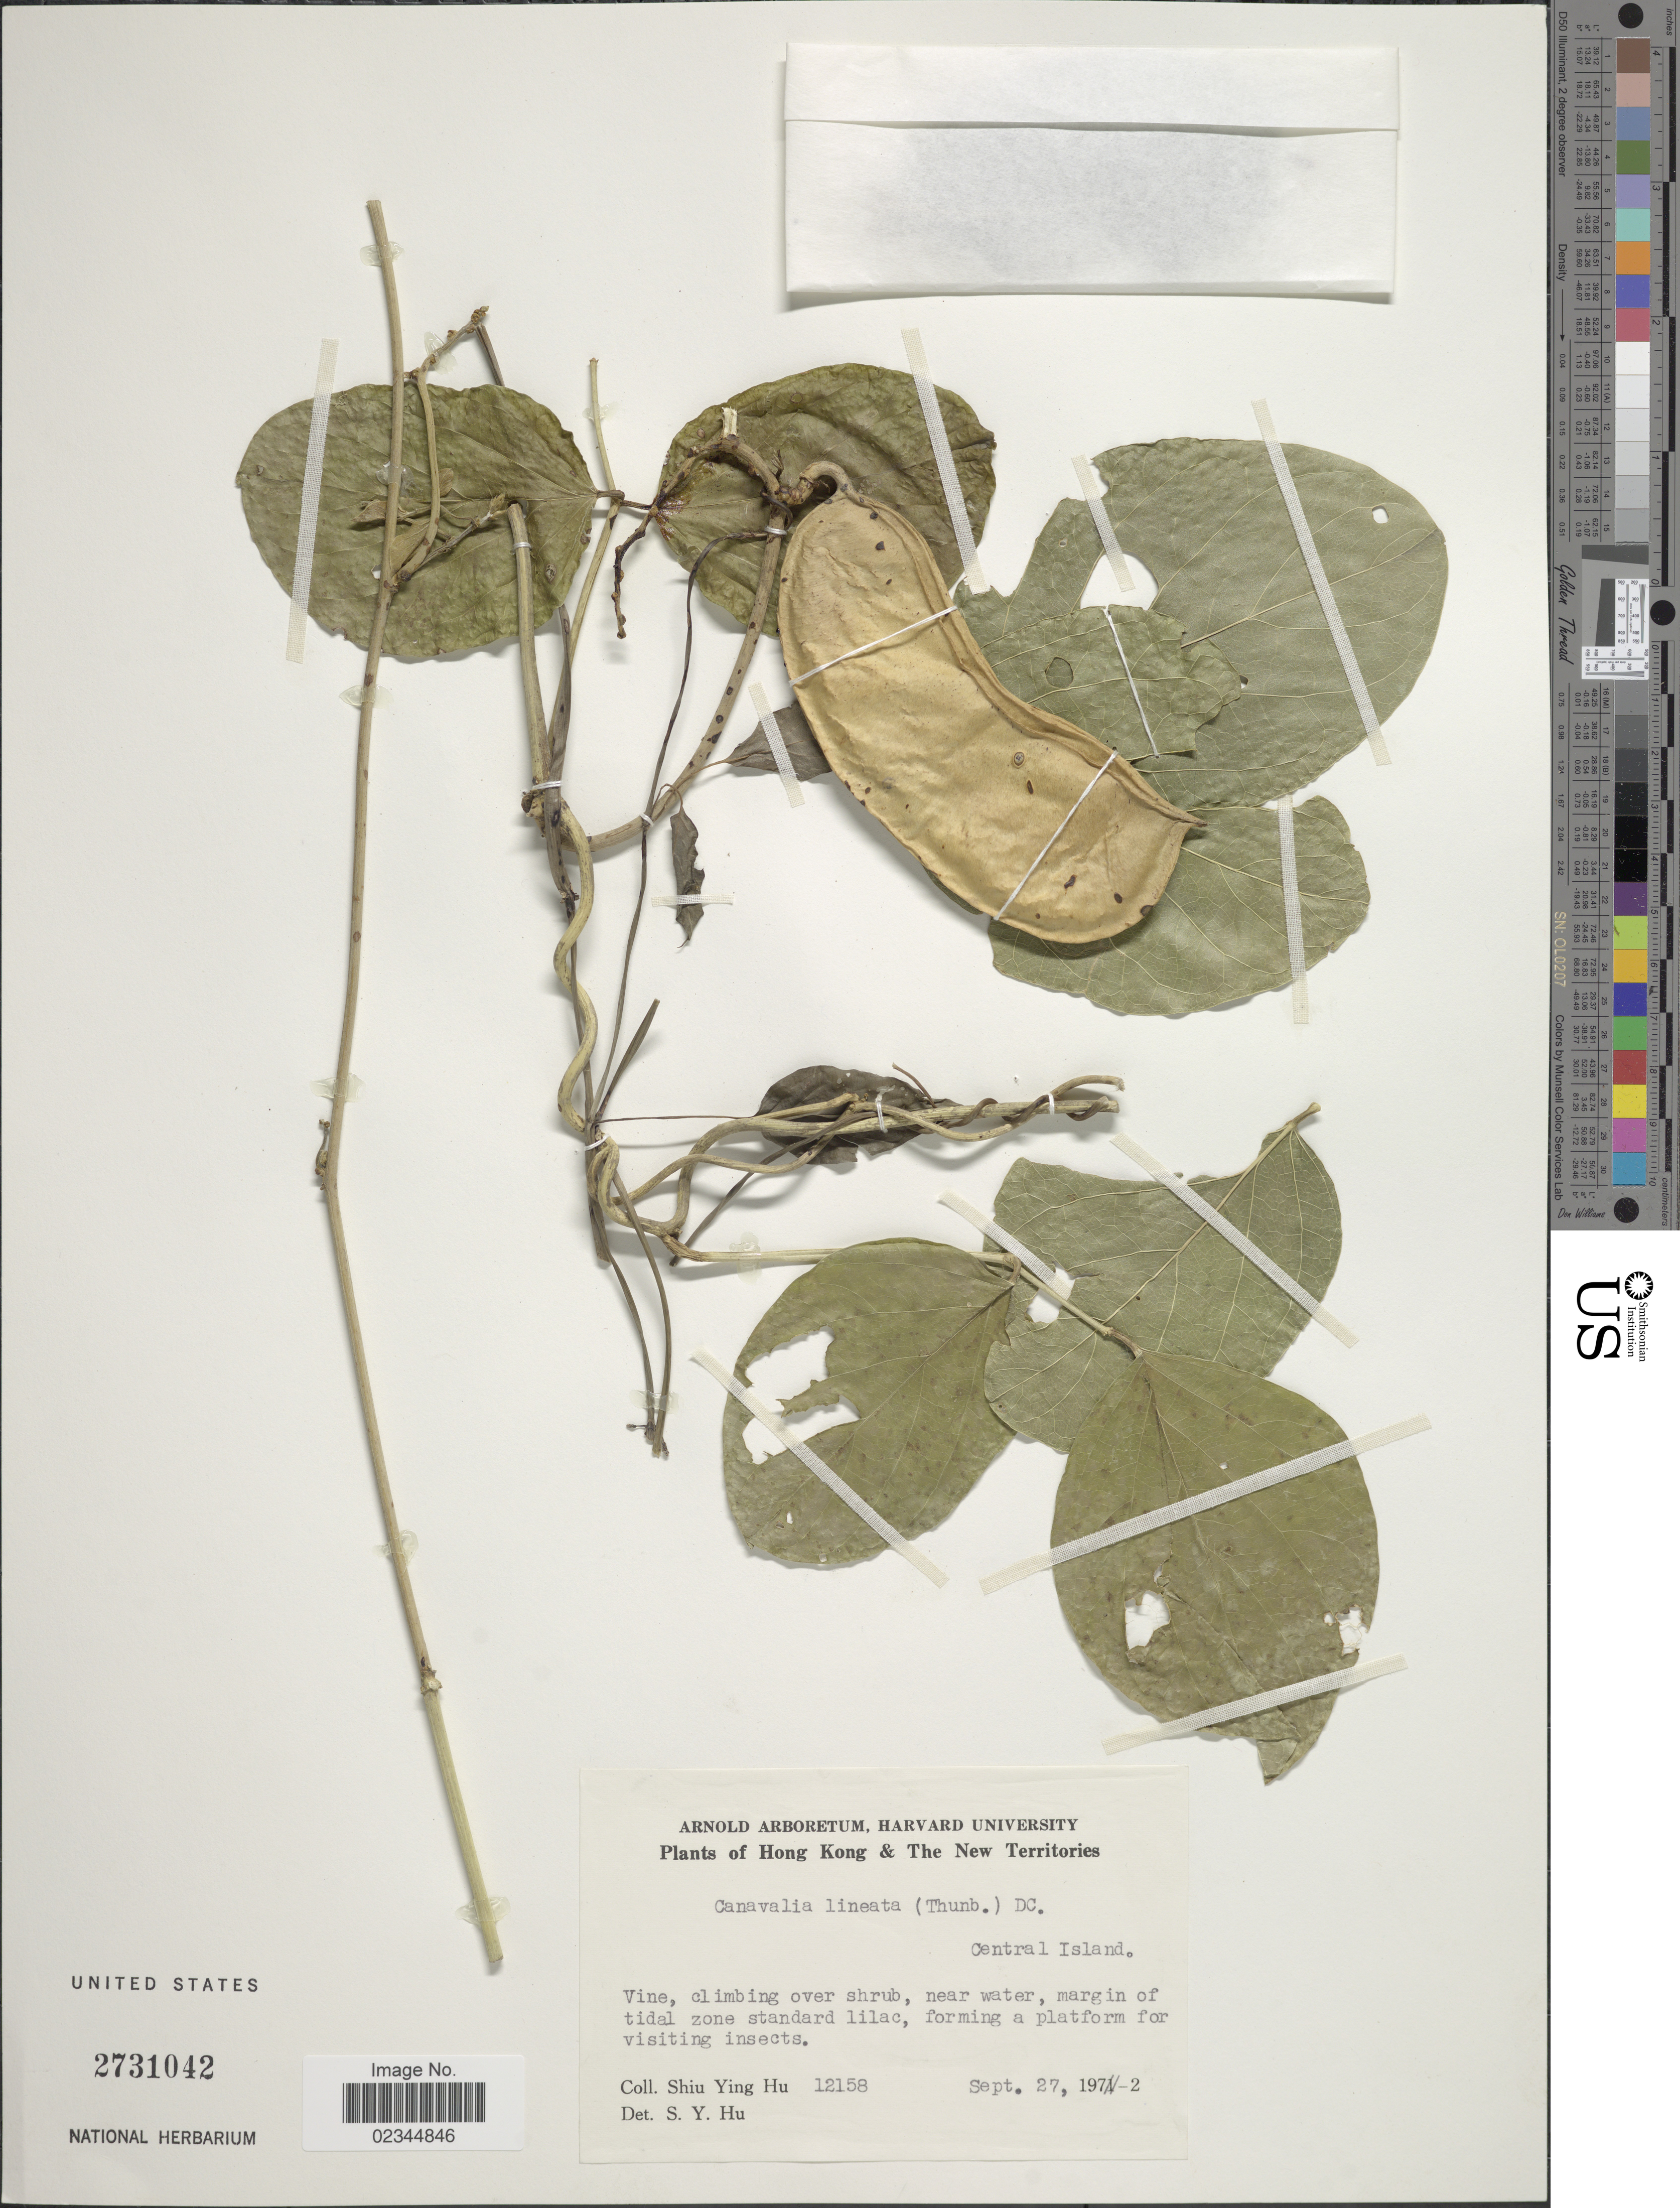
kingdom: Plantae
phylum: Tracheophyta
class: Magnoliopsida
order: Fabales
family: Fabaceae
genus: Canavalia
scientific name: Canavalia lineata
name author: (Thunb.) DC.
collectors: S. Y. Hu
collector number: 12158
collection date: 1972-09-27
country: China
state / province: Hong Kong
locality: Hong Kong & New Territories. Central Island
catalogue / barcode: US 2731042